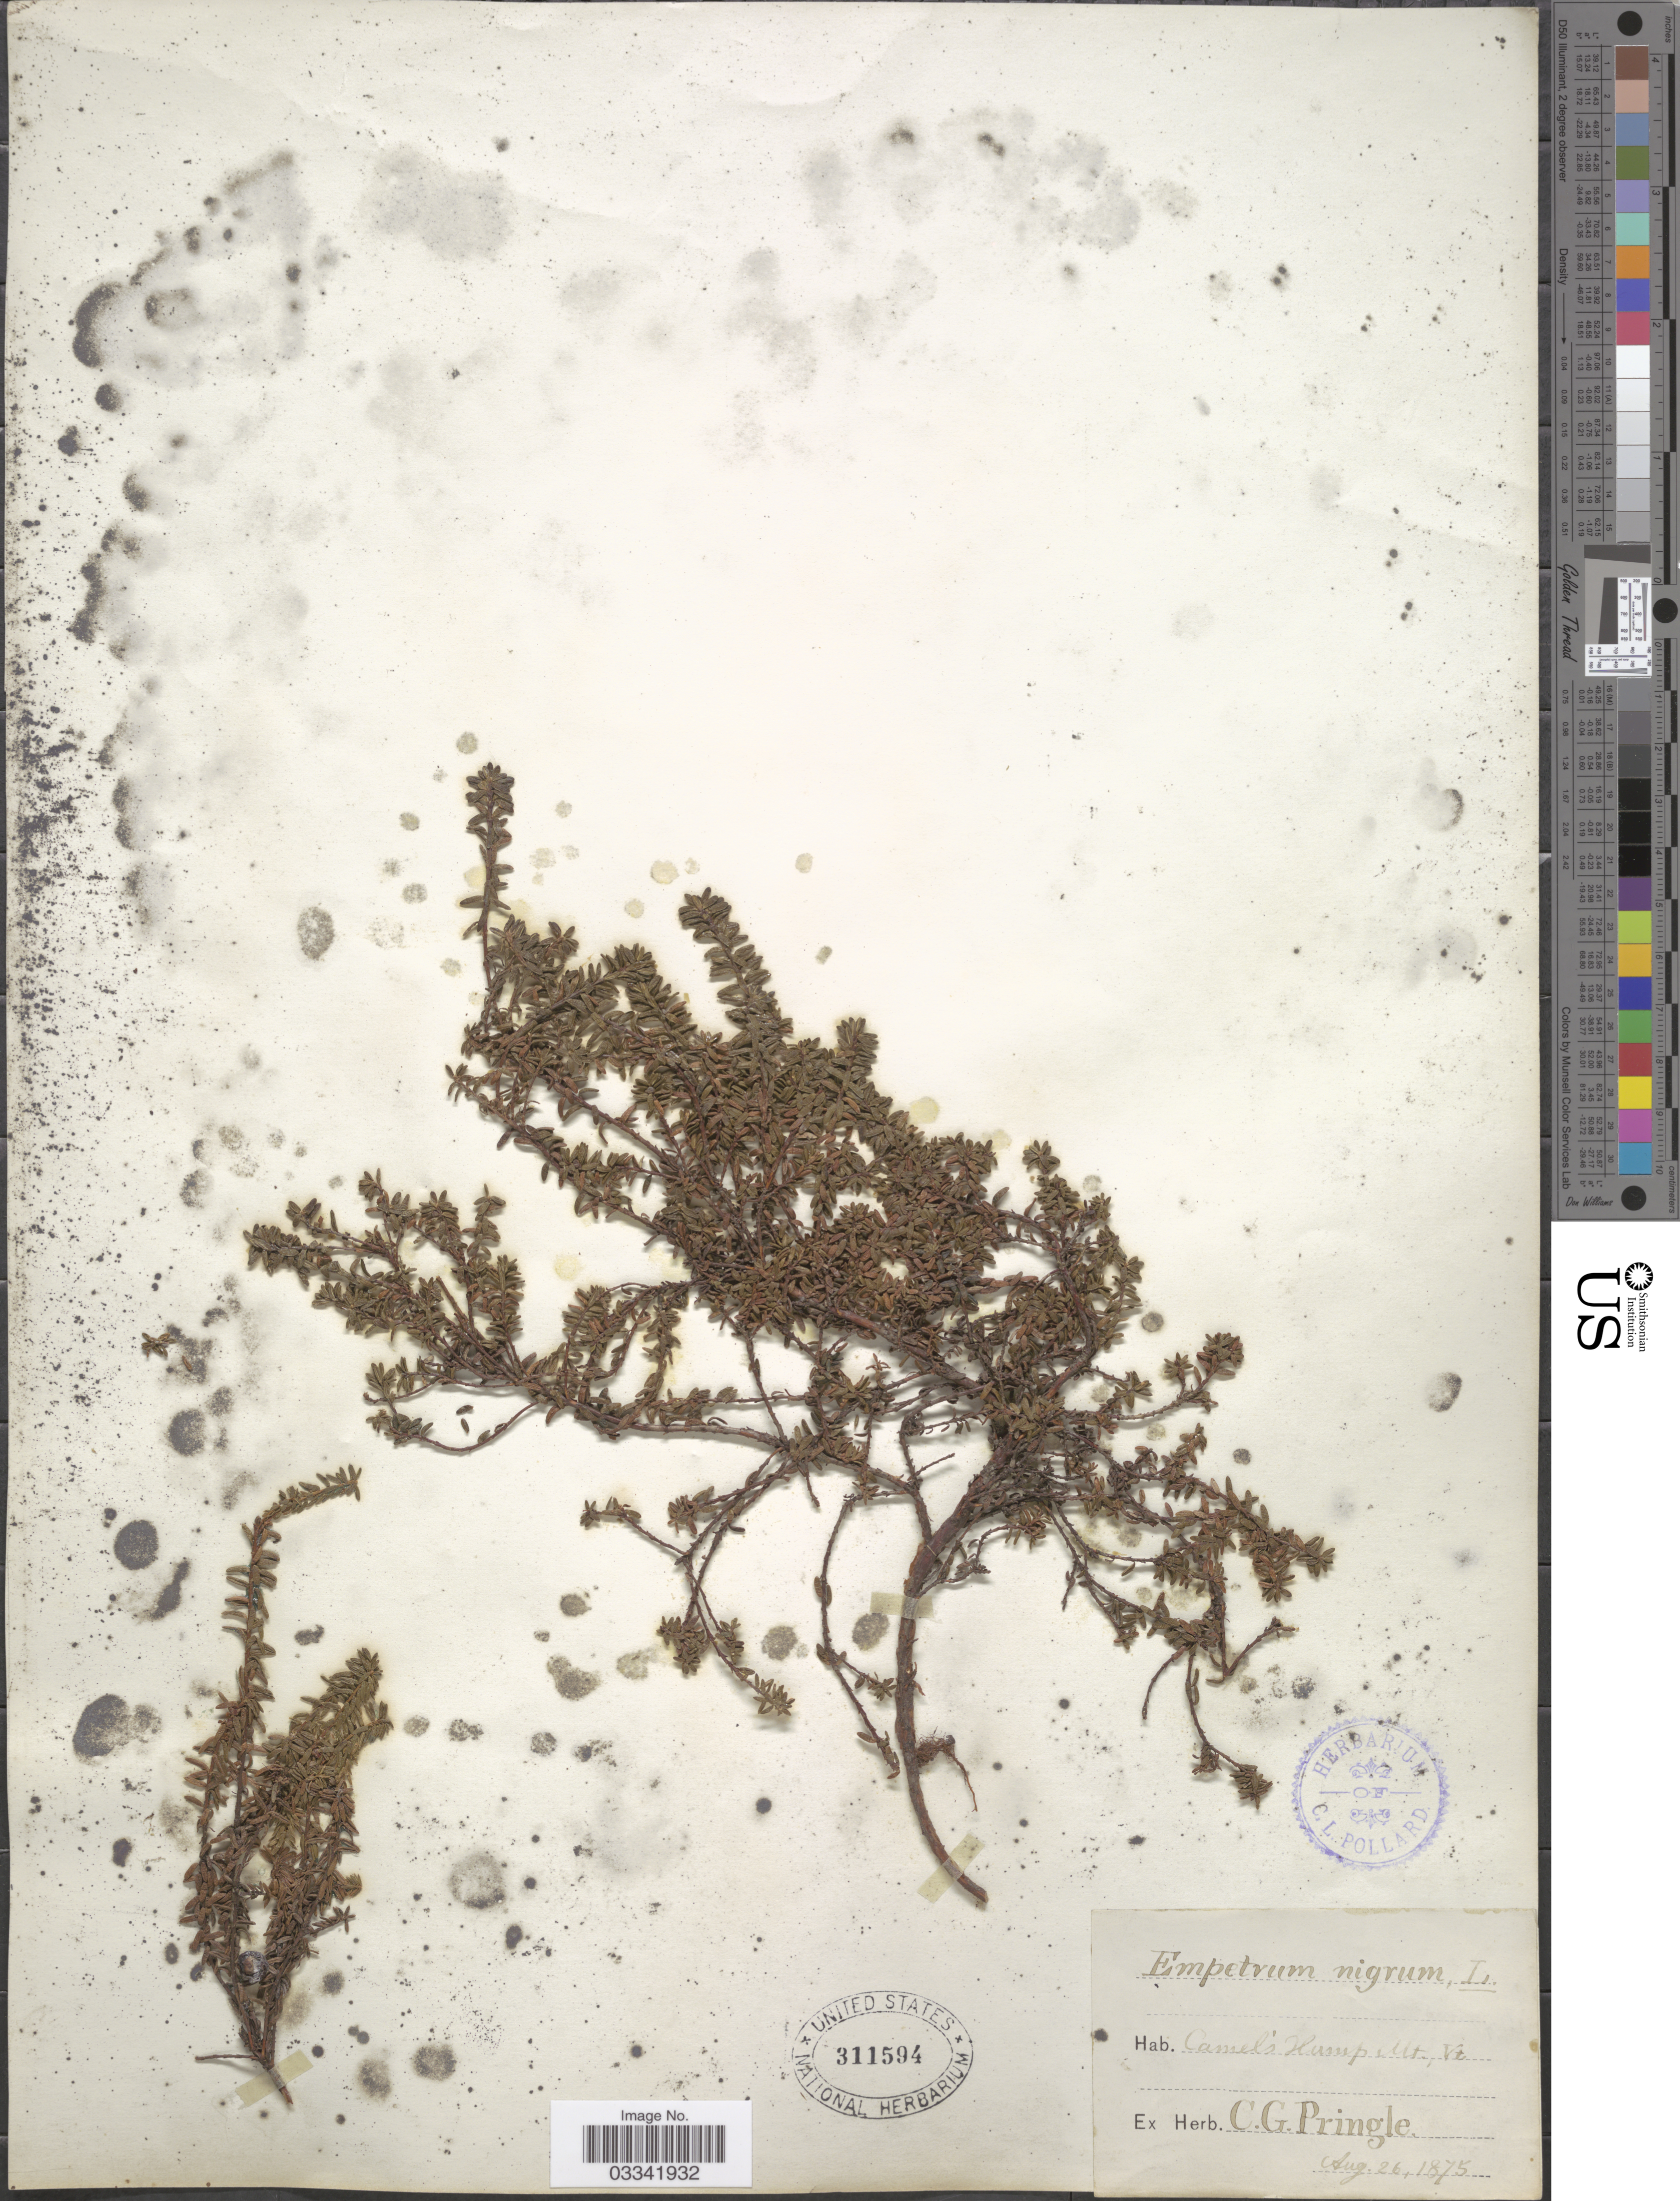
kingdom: Plantae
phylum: Tracheophyta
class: Magnoliopsida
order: Ericales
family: Ericaceae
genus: Empetrum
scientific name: Empetrum nigrum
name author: L.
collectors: C. G. Pringle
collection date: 1875-08-26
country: United States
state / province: Vermont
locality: Camel's Hump Mt.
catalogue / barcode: US 311594